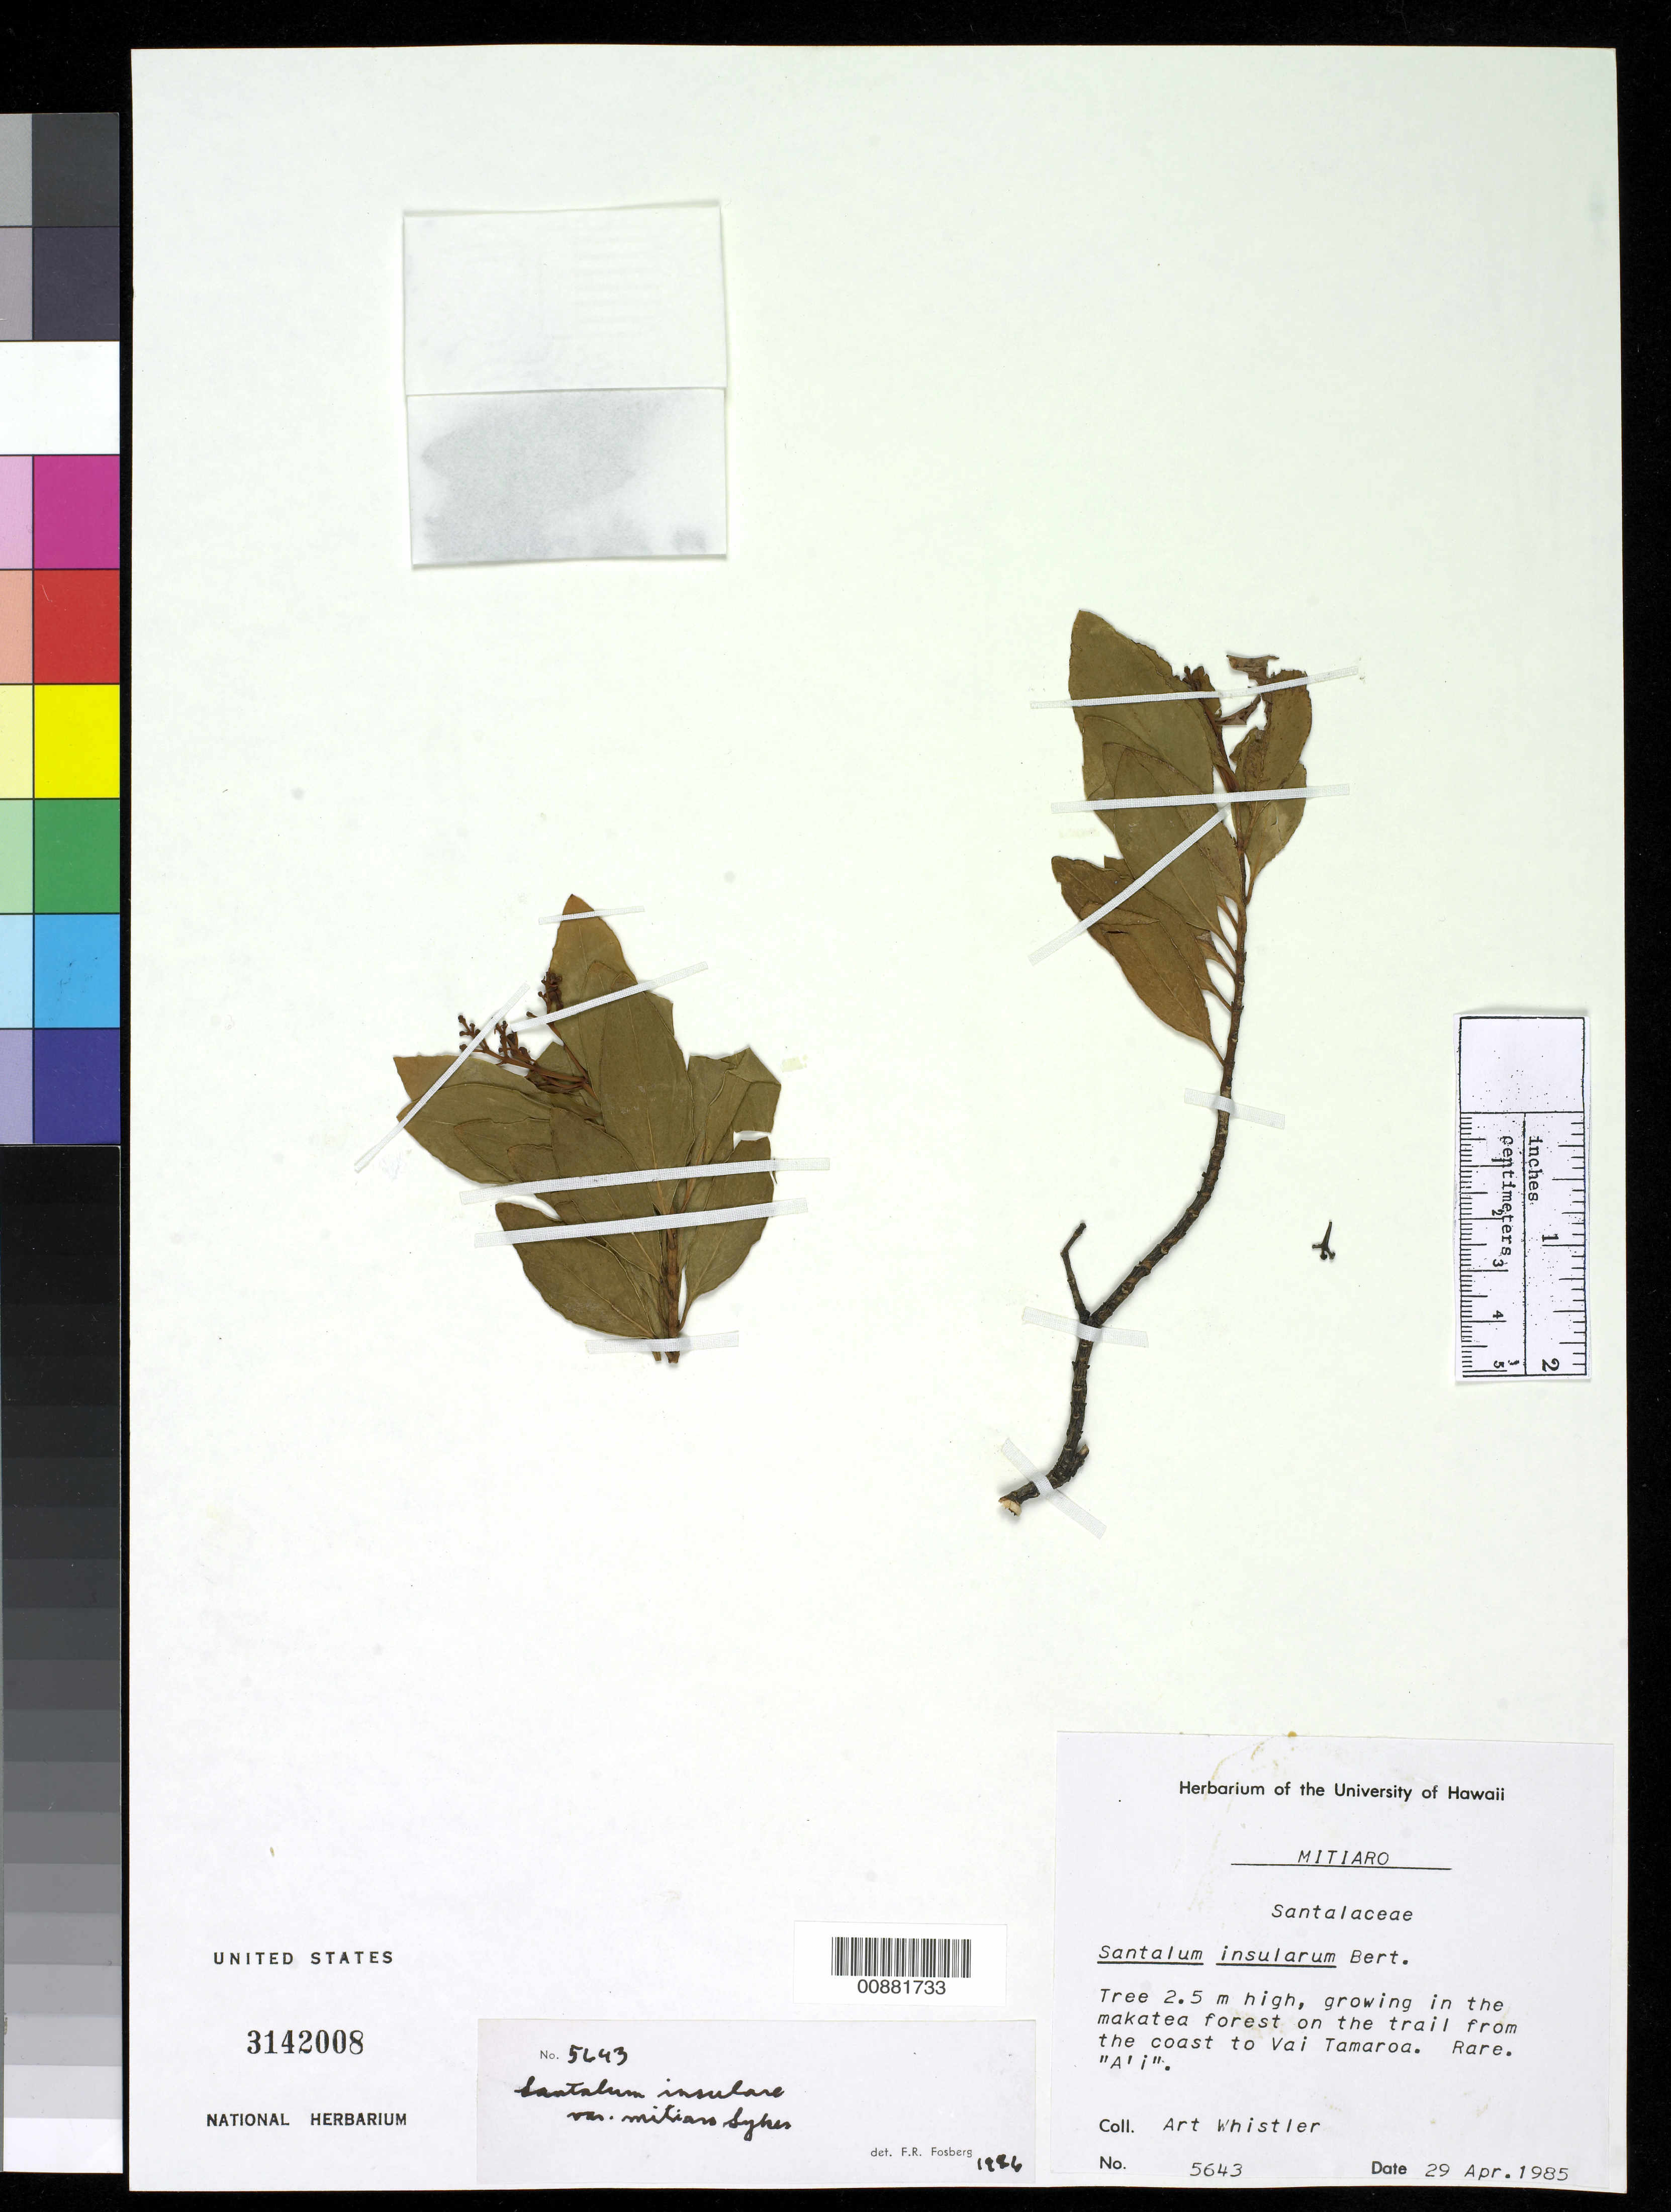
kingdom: Plantae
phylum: Tracheophyta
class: Magnoliopsida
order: Santalales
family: Santalaceae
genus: Santalum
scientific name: Santalum insulare var. mitiaro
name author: Sykes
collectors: A. Whistler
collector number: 5643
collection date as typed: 29 Apr 1985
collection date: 1985-04-29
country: French Polynesia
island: Makatea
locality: Makatea forest on the trail from the coast to Vai Tamaroa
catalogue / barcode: US 3142008